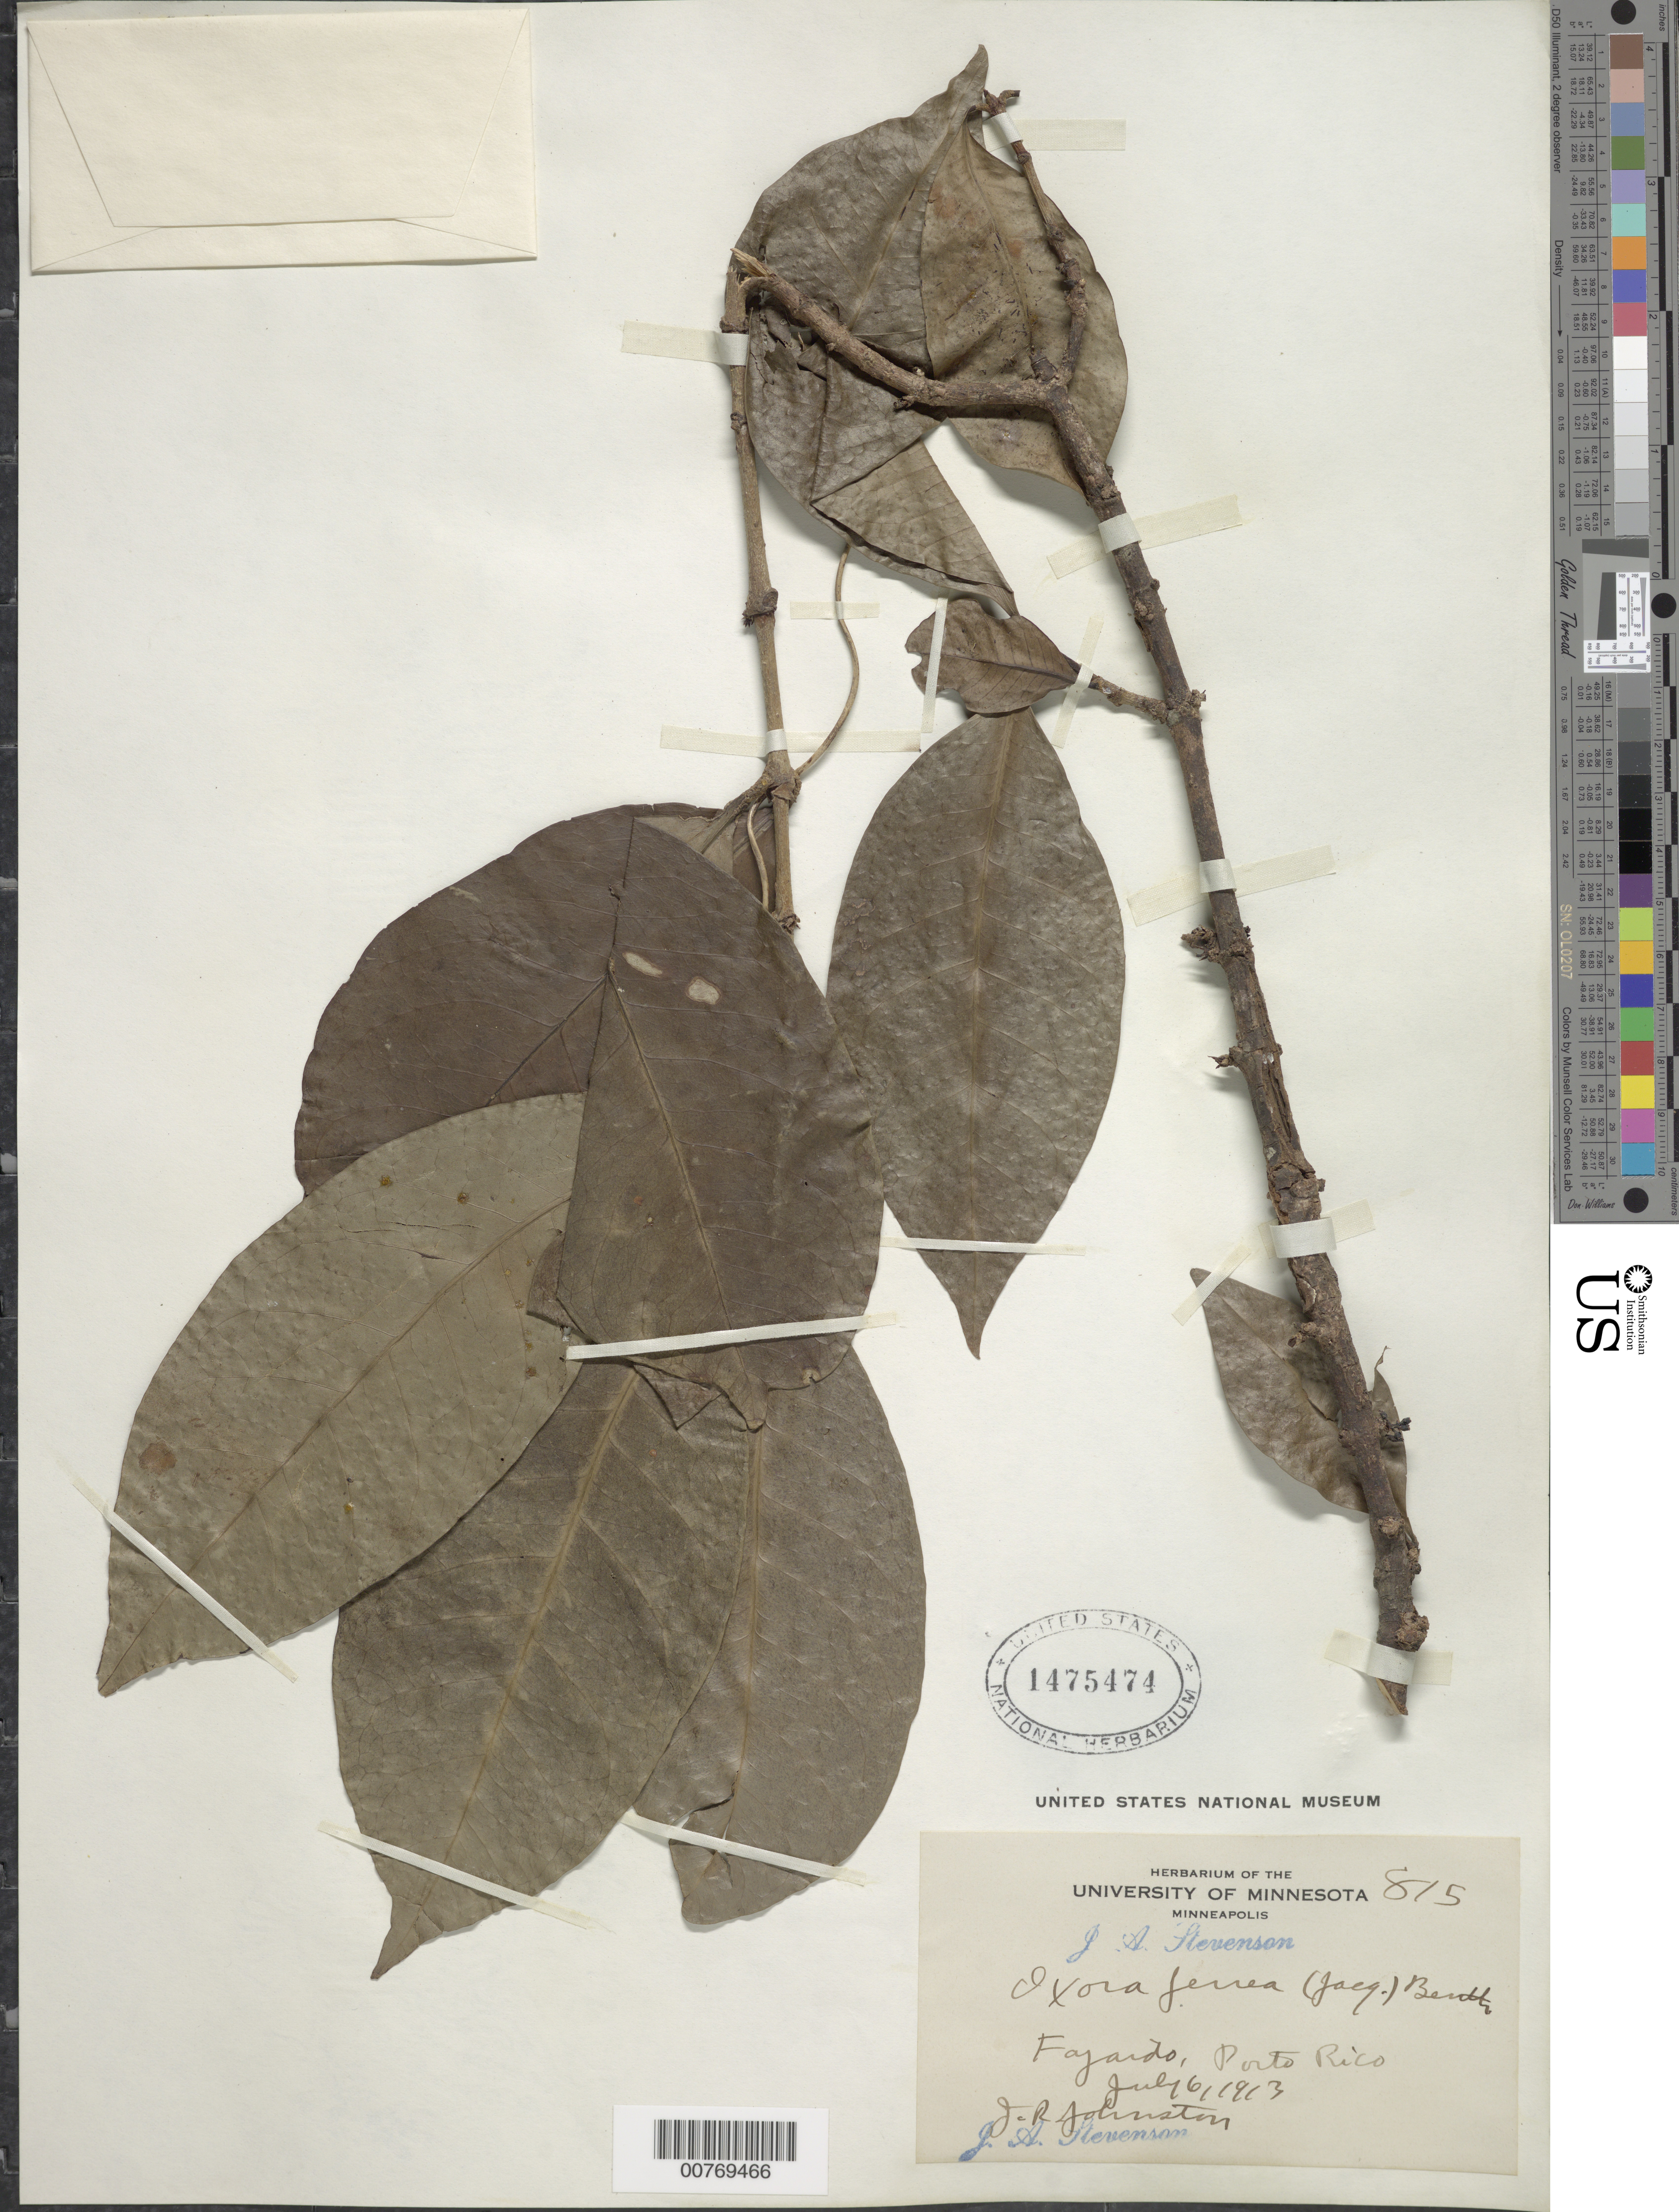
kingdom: Plantae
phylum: Tracheophyta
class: Magnoliopsida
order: Gentianales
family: Rubiaceae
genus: Ixora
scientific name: Ixora ferrea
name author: (Jacq.) Benth.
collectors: J. Johnston & J. A. Stevenson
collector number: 815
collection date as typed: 06 Jul 1913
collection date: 1913-07-06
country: Puerto Rico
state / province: Fajardo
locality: Fajardo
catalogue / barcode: US 1475474